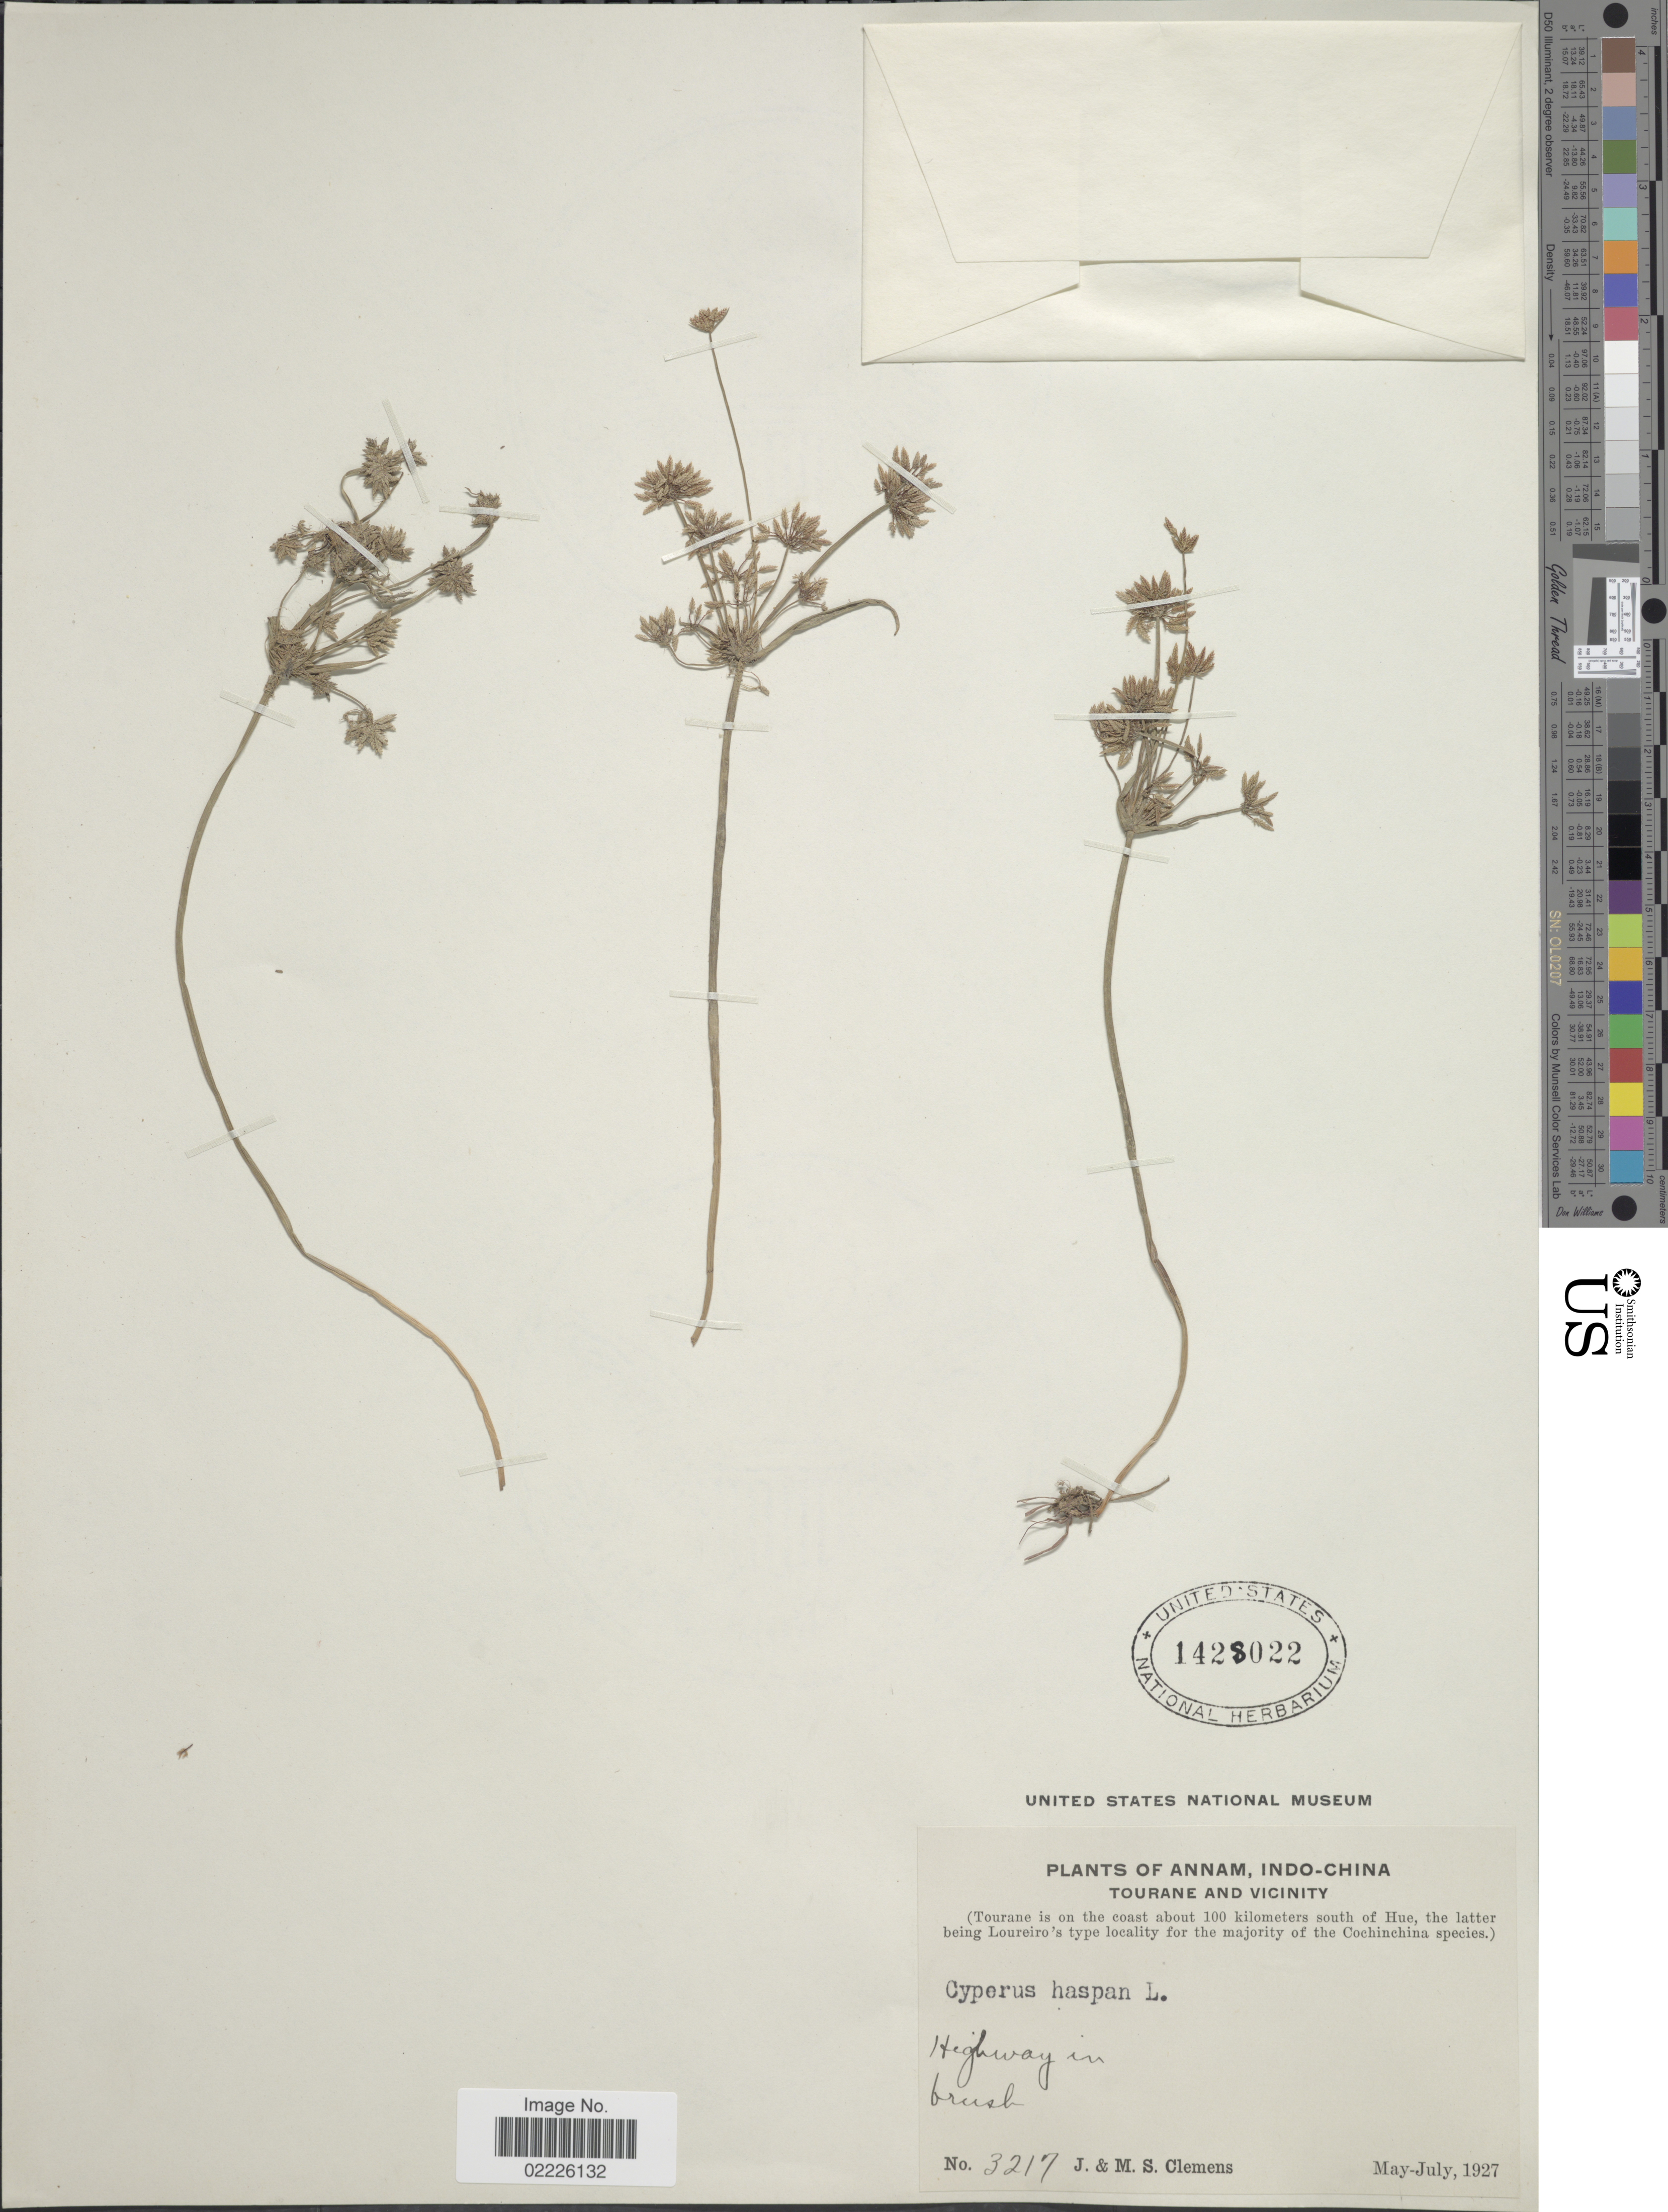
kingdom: Plantae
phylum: Tracheophyta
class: Liliopsida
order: Poales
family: Cyperaceae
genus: Cyperus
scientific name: Cyperus tenuispica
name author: Steud.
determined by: Strong, Mark T., (BOT), Smithsonian Institution - National Museum of Natural History (UNITED STATES)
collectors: J. Clemens & M. S. Clemens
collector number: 3217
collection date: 1927-05/1927-07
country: Vietnam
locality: Annam, Indo-China, Tourane and Vicinity, Tourane is on the coast about 100 kilometers south of Hue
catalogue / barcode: US 1428022